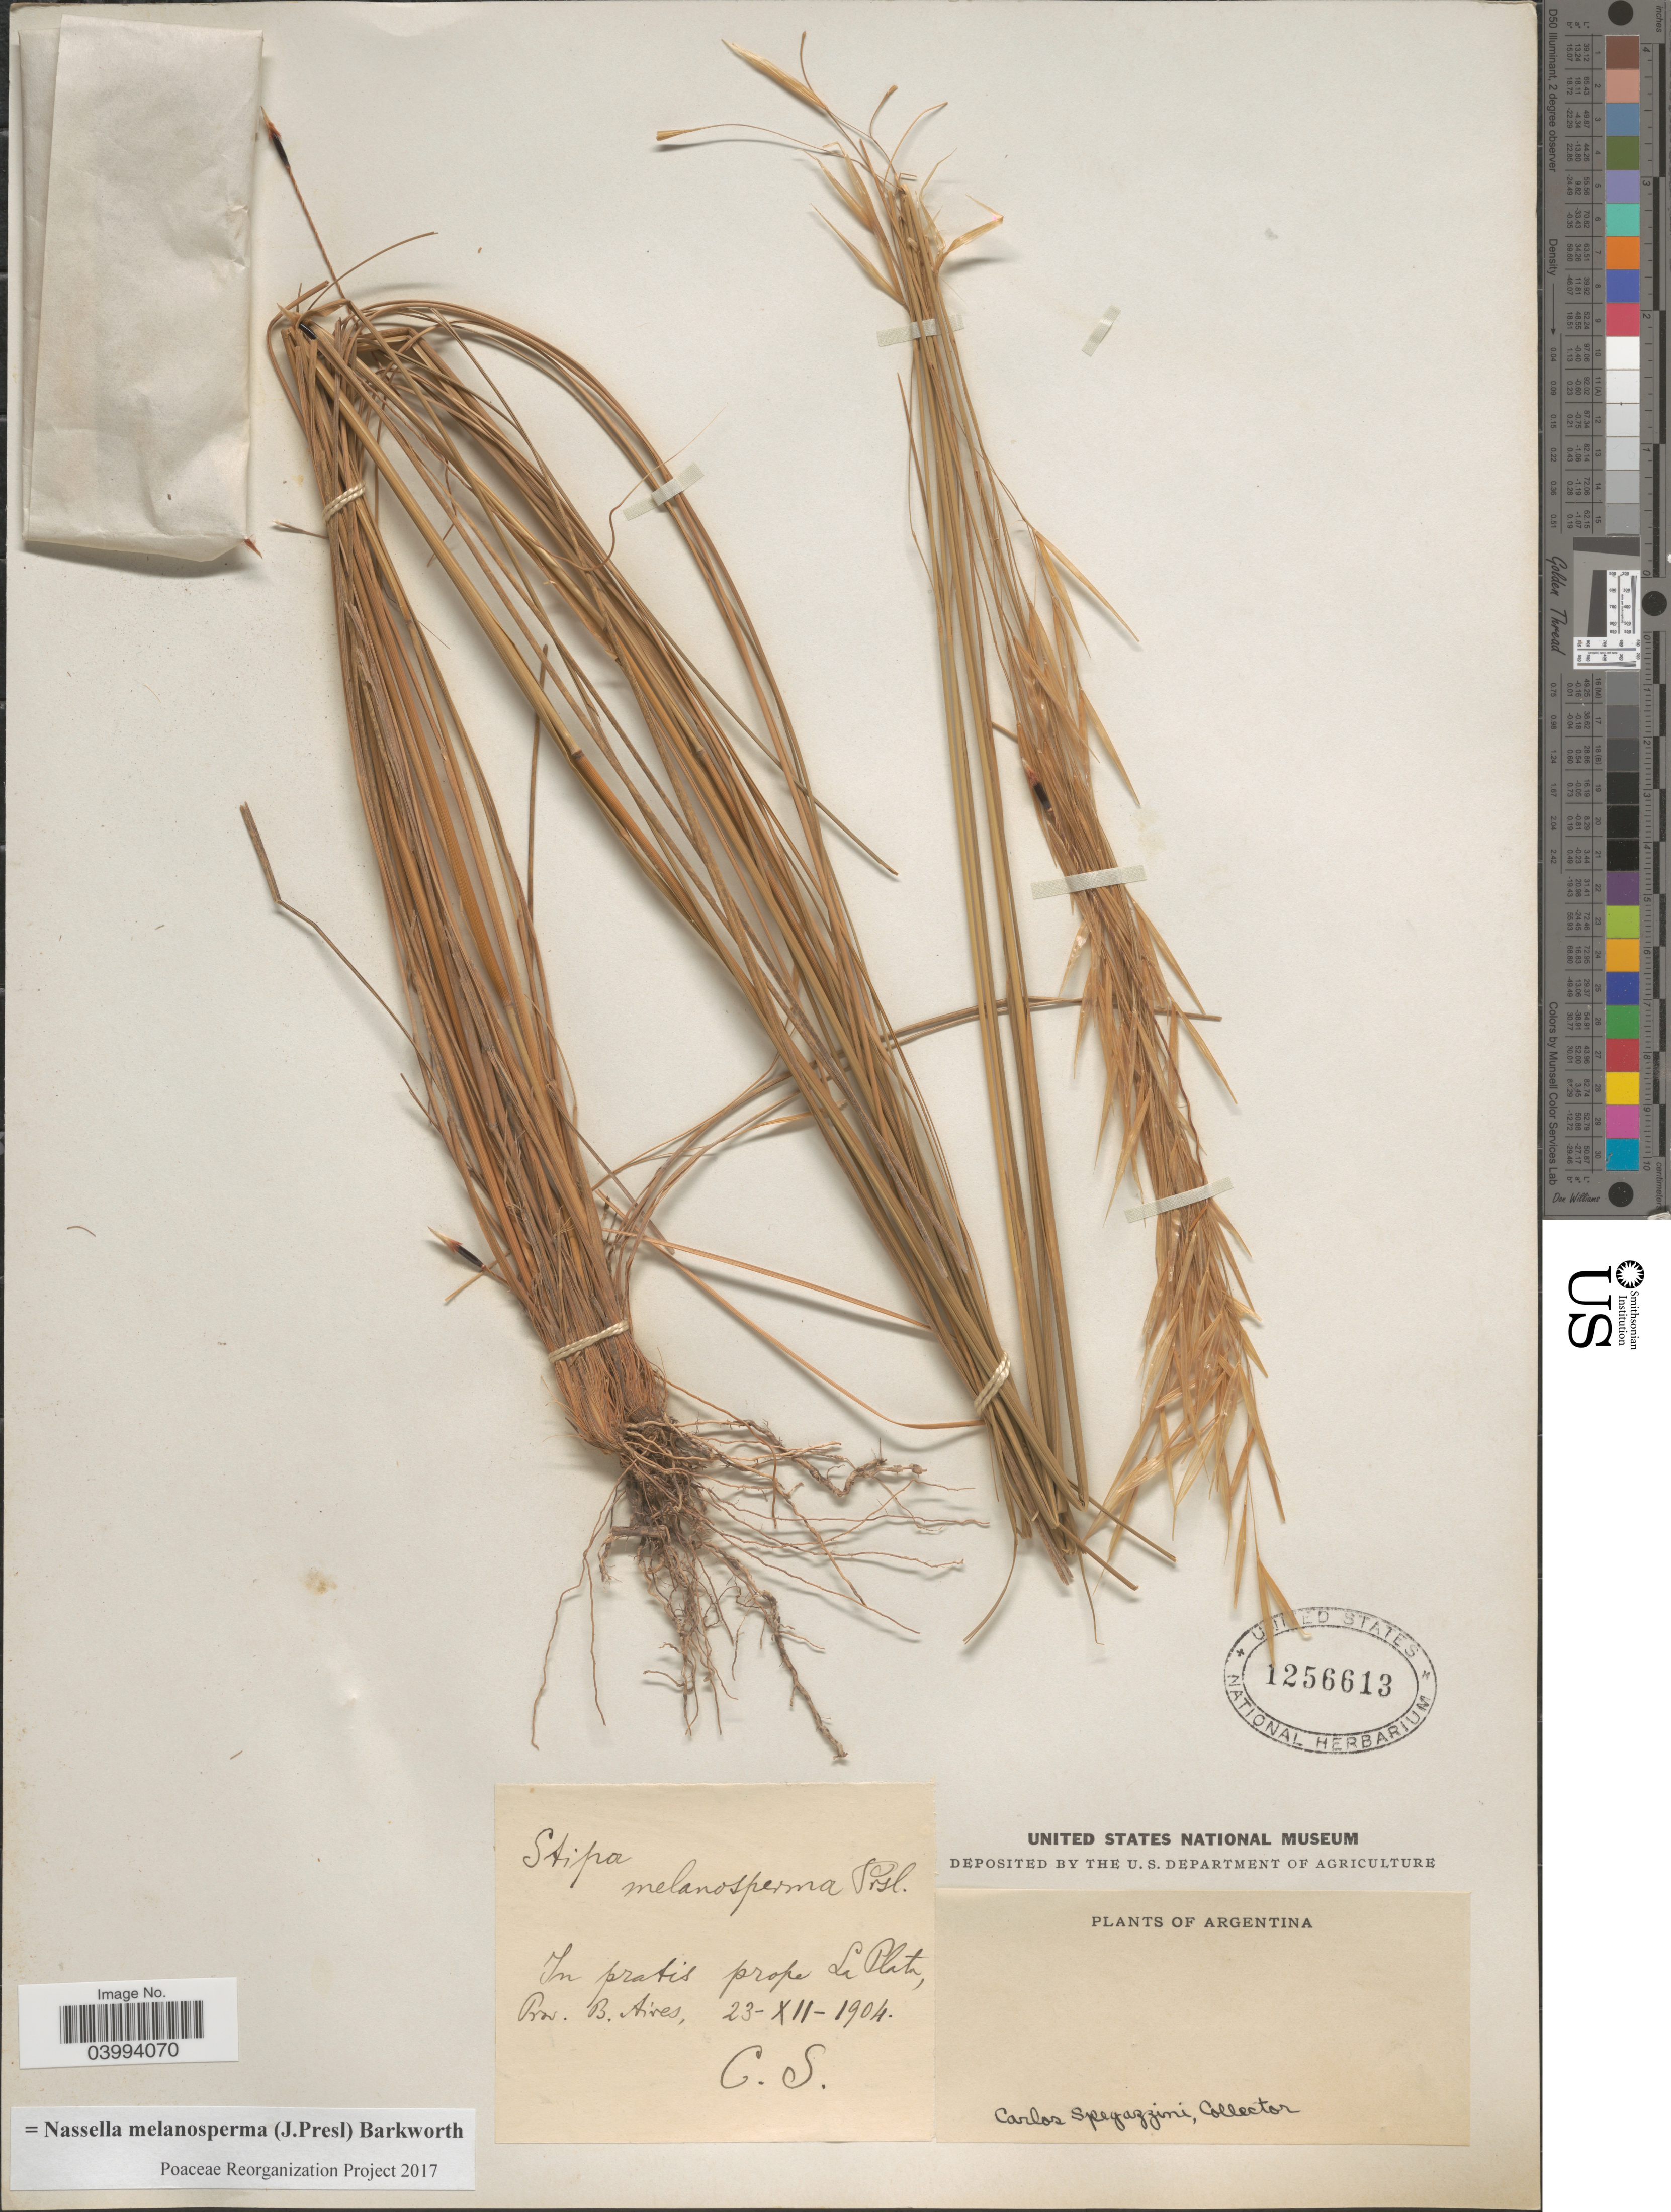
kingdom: Plantae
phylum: Tracheophyta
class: Liliopsida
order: Poales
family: Poaceae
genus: Nassella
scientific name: Nassella melanosperma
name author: (J. Presl) Barkworth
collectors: C. L. Spegazzini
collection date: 1904-12-23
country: Argentina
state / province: Buenos Aires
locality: In pratis prope La Plata.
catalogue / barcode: US 1256613